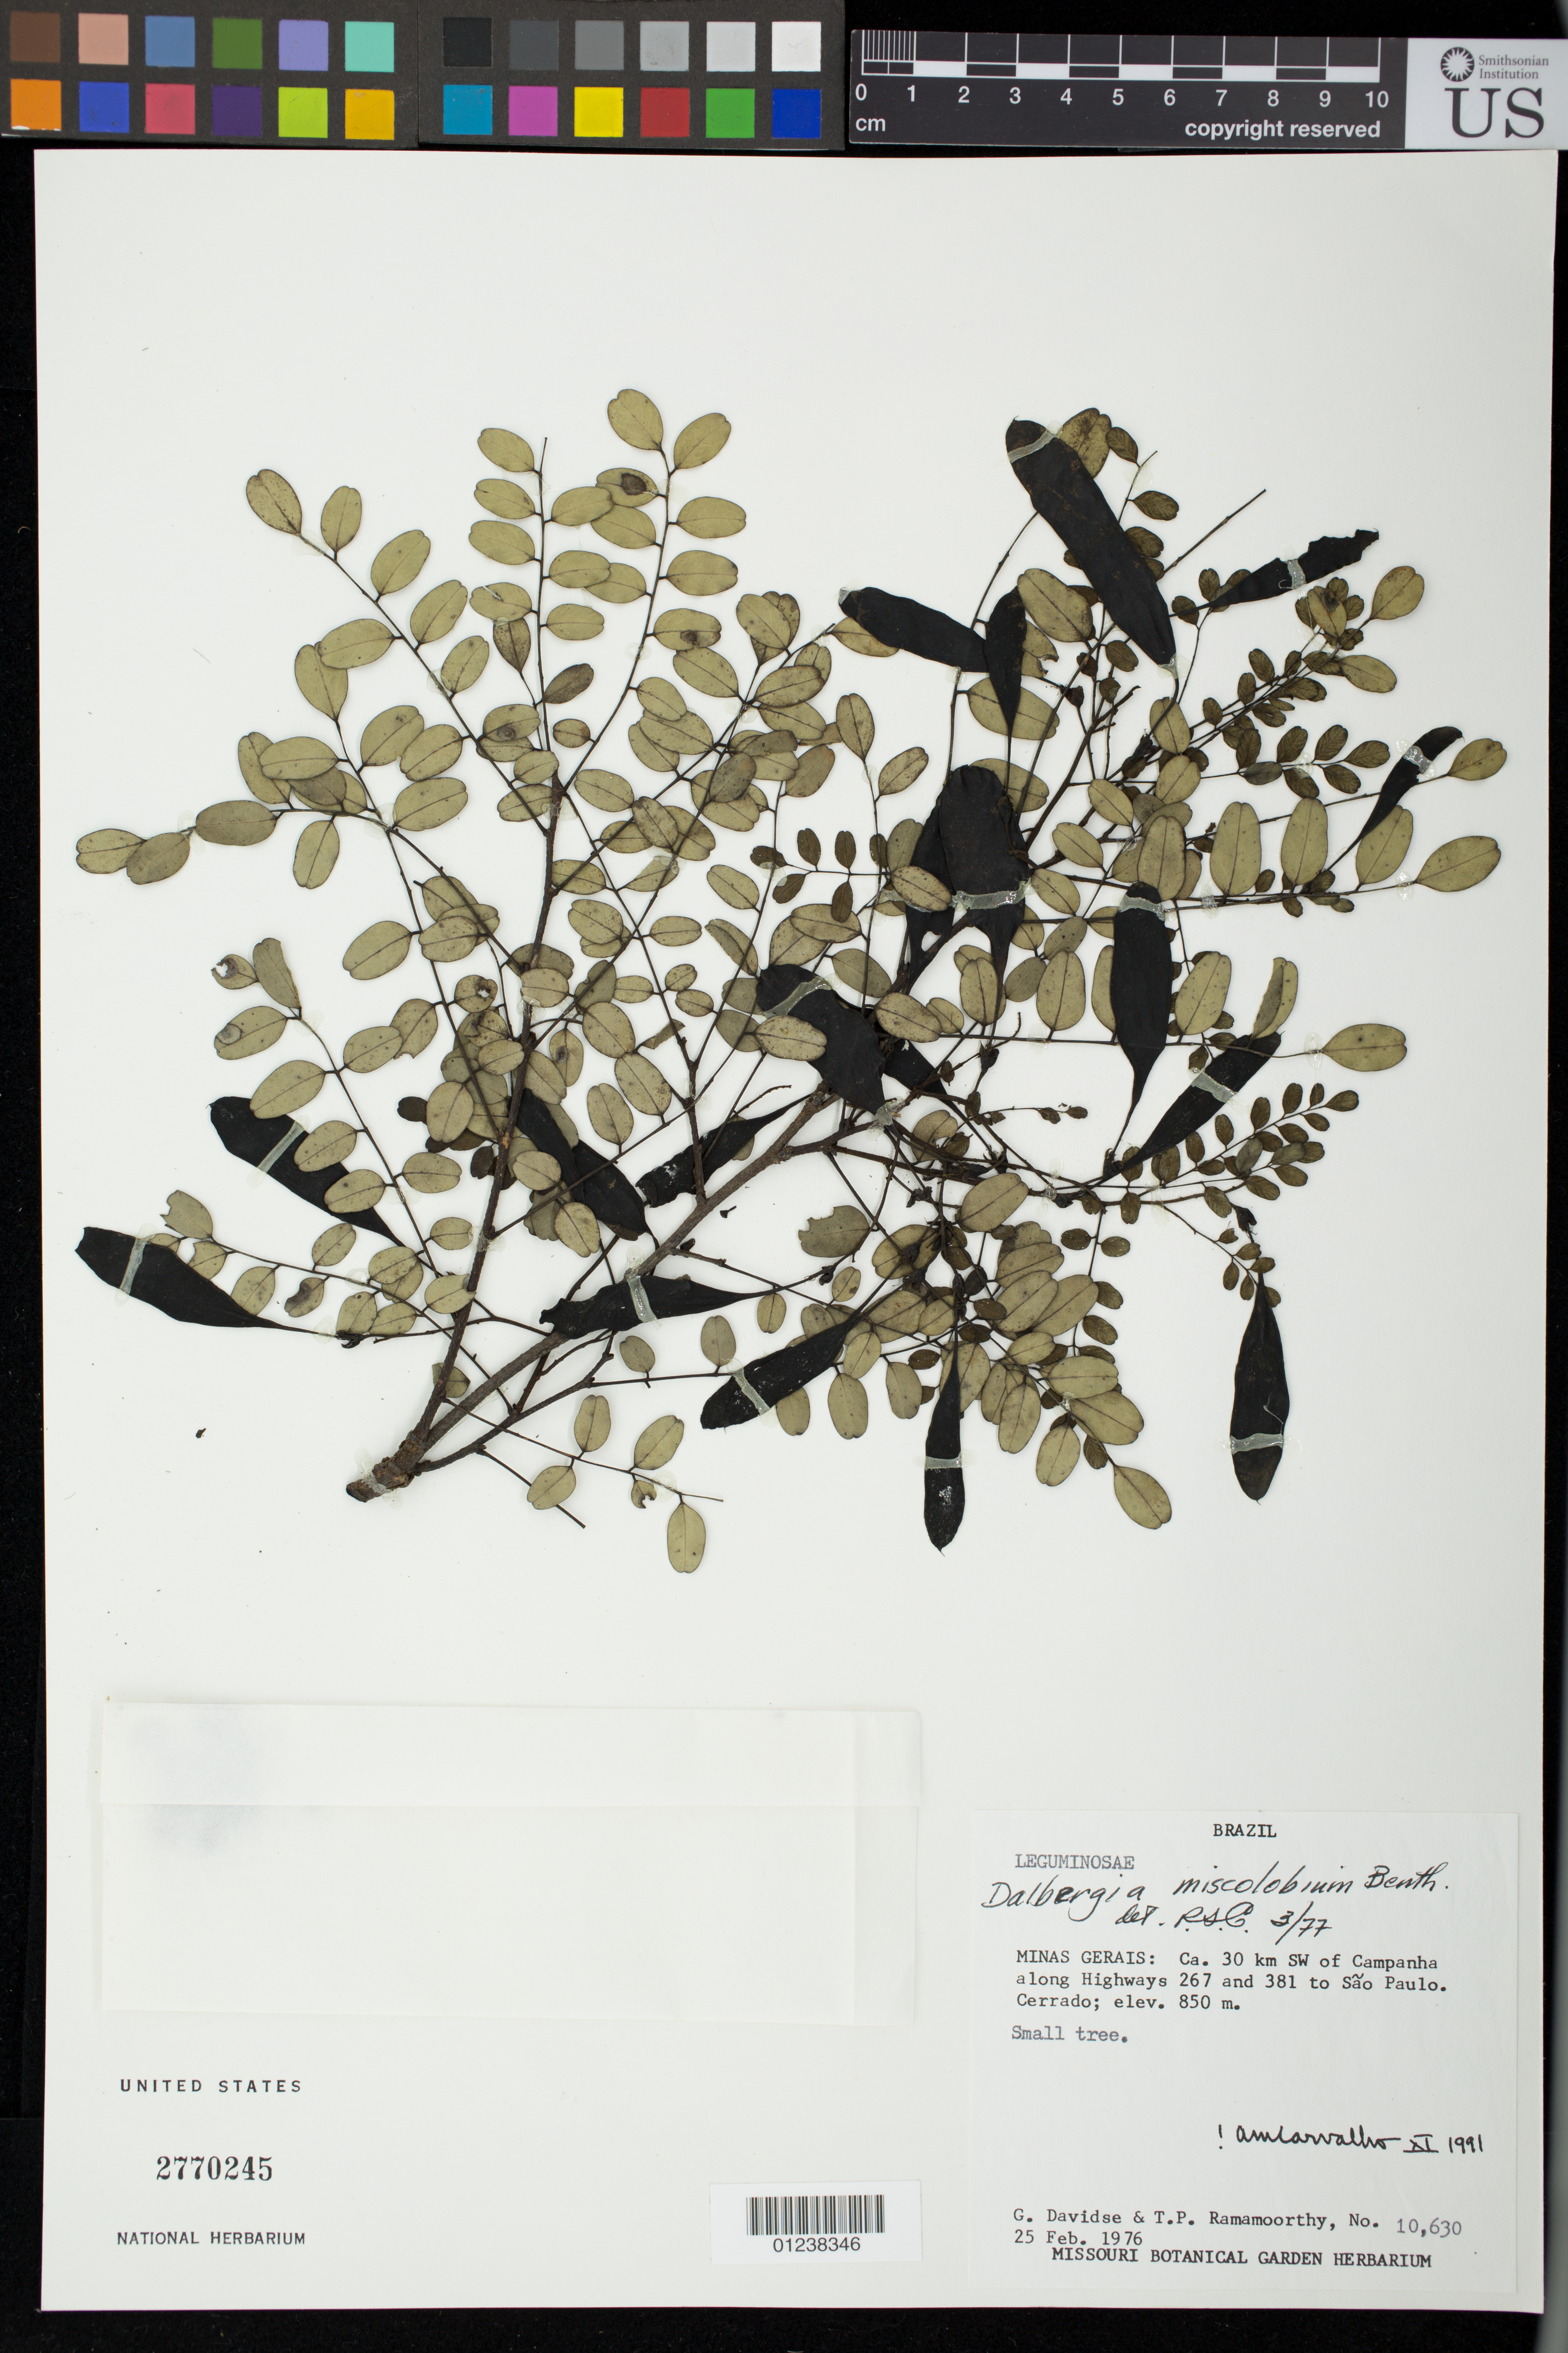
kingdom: Plantae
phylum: Tracheophyta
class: Magnoliopsida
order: Fabales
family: Fabaceae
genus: Dalbergia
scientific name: Dalbergia miscolobium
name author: Benth.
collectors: G. Davidse & T. P. Ramamoorthy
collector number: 10630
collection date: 1976-02-25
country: Brazil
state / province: Minas Gerais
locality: Ca. 30 km SW of Campanha along Highways 267 and 381 to Sao Paulo. Cerrado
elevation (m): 850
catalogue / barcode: US 2770245